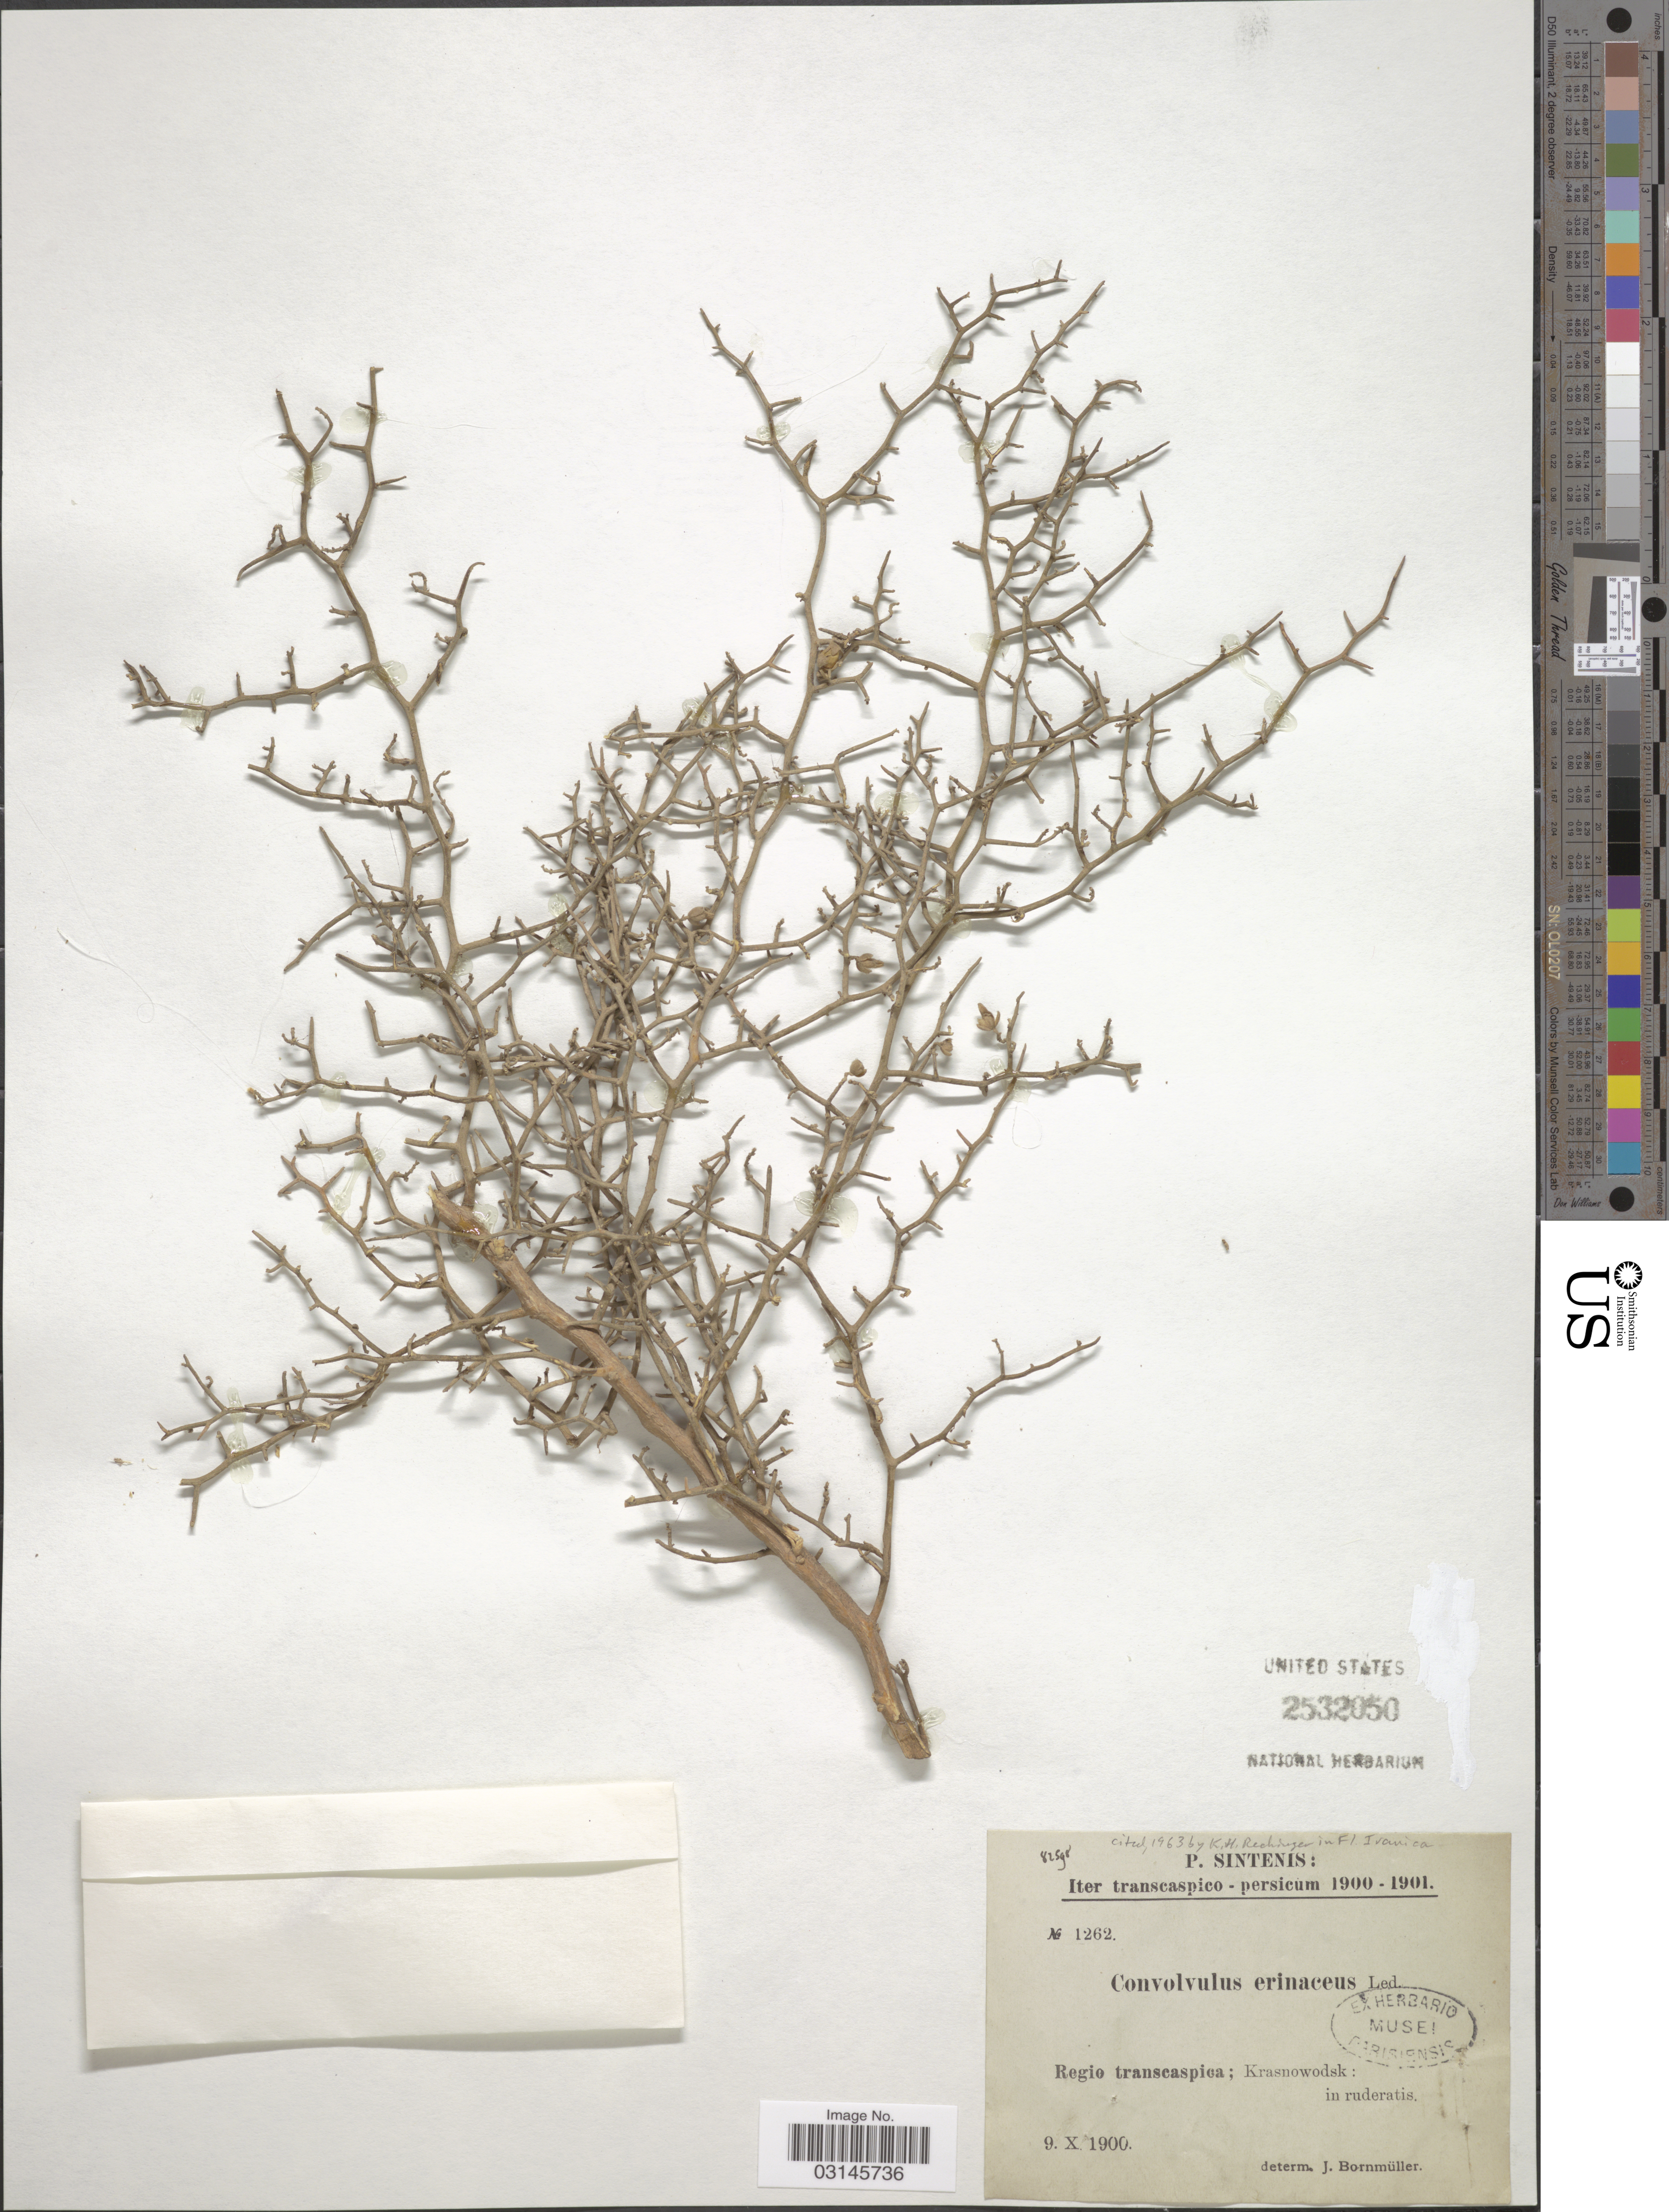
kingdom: Plantae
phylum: Tracheophyta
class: Magnoliopsida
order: Solanales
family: Convolvulaceae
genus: Convolvulus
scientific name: Convolvulus erinaceus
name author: Ledeb.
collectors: P. Sintenis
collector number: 1262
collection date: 1900-10-09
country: Iran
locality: Iter transcaspico-persicum. Regio transcaspica; Krasnowodsk.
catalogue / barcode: US 2532050